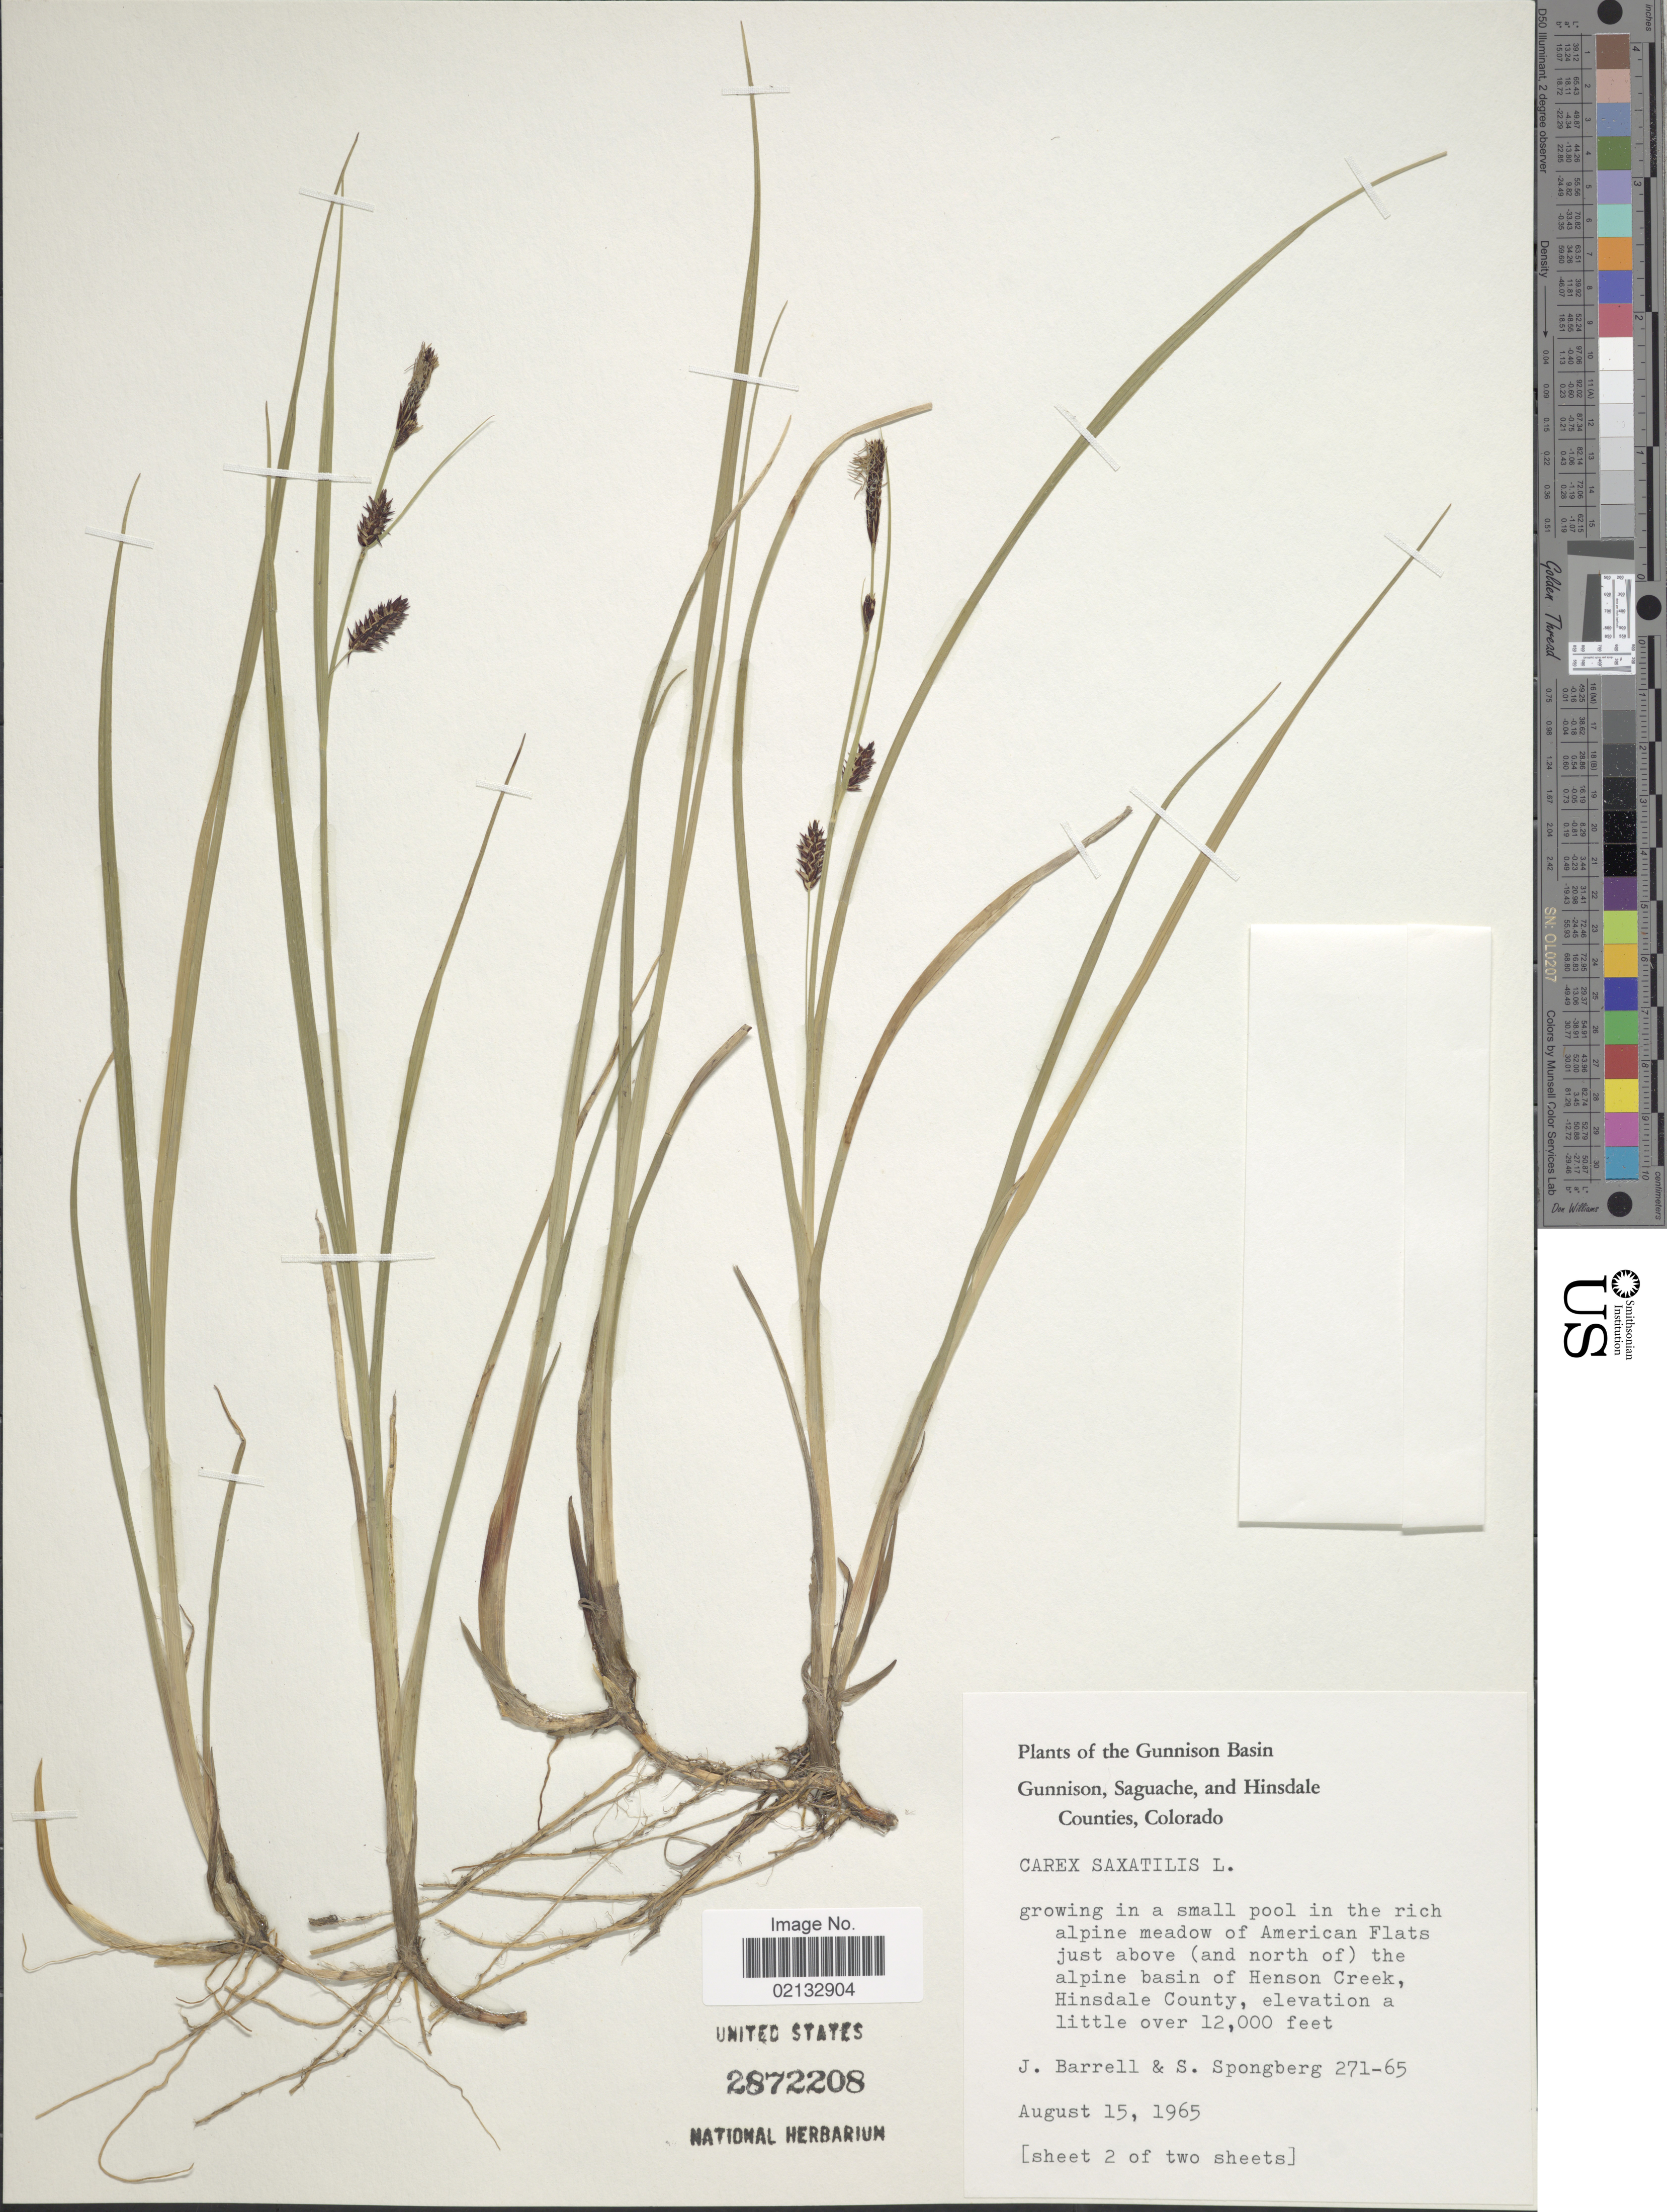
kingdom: Plantae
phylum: Tracheophyta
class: Liliopsida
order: Poales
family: Cyperaceae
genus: Carex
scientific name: Carex saxatilis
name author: L.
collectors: J. Barrell & S. A.Spongberg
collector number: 271-65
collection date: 1965-08-15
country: United States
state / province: Colorado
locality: The Gunnison Basin. In a small pool in the rich alpine meadow of American Flats just above (and north of) the alpine basin of Henson Creek, Hinsdale County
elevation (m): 3658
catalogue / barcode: US 2872208